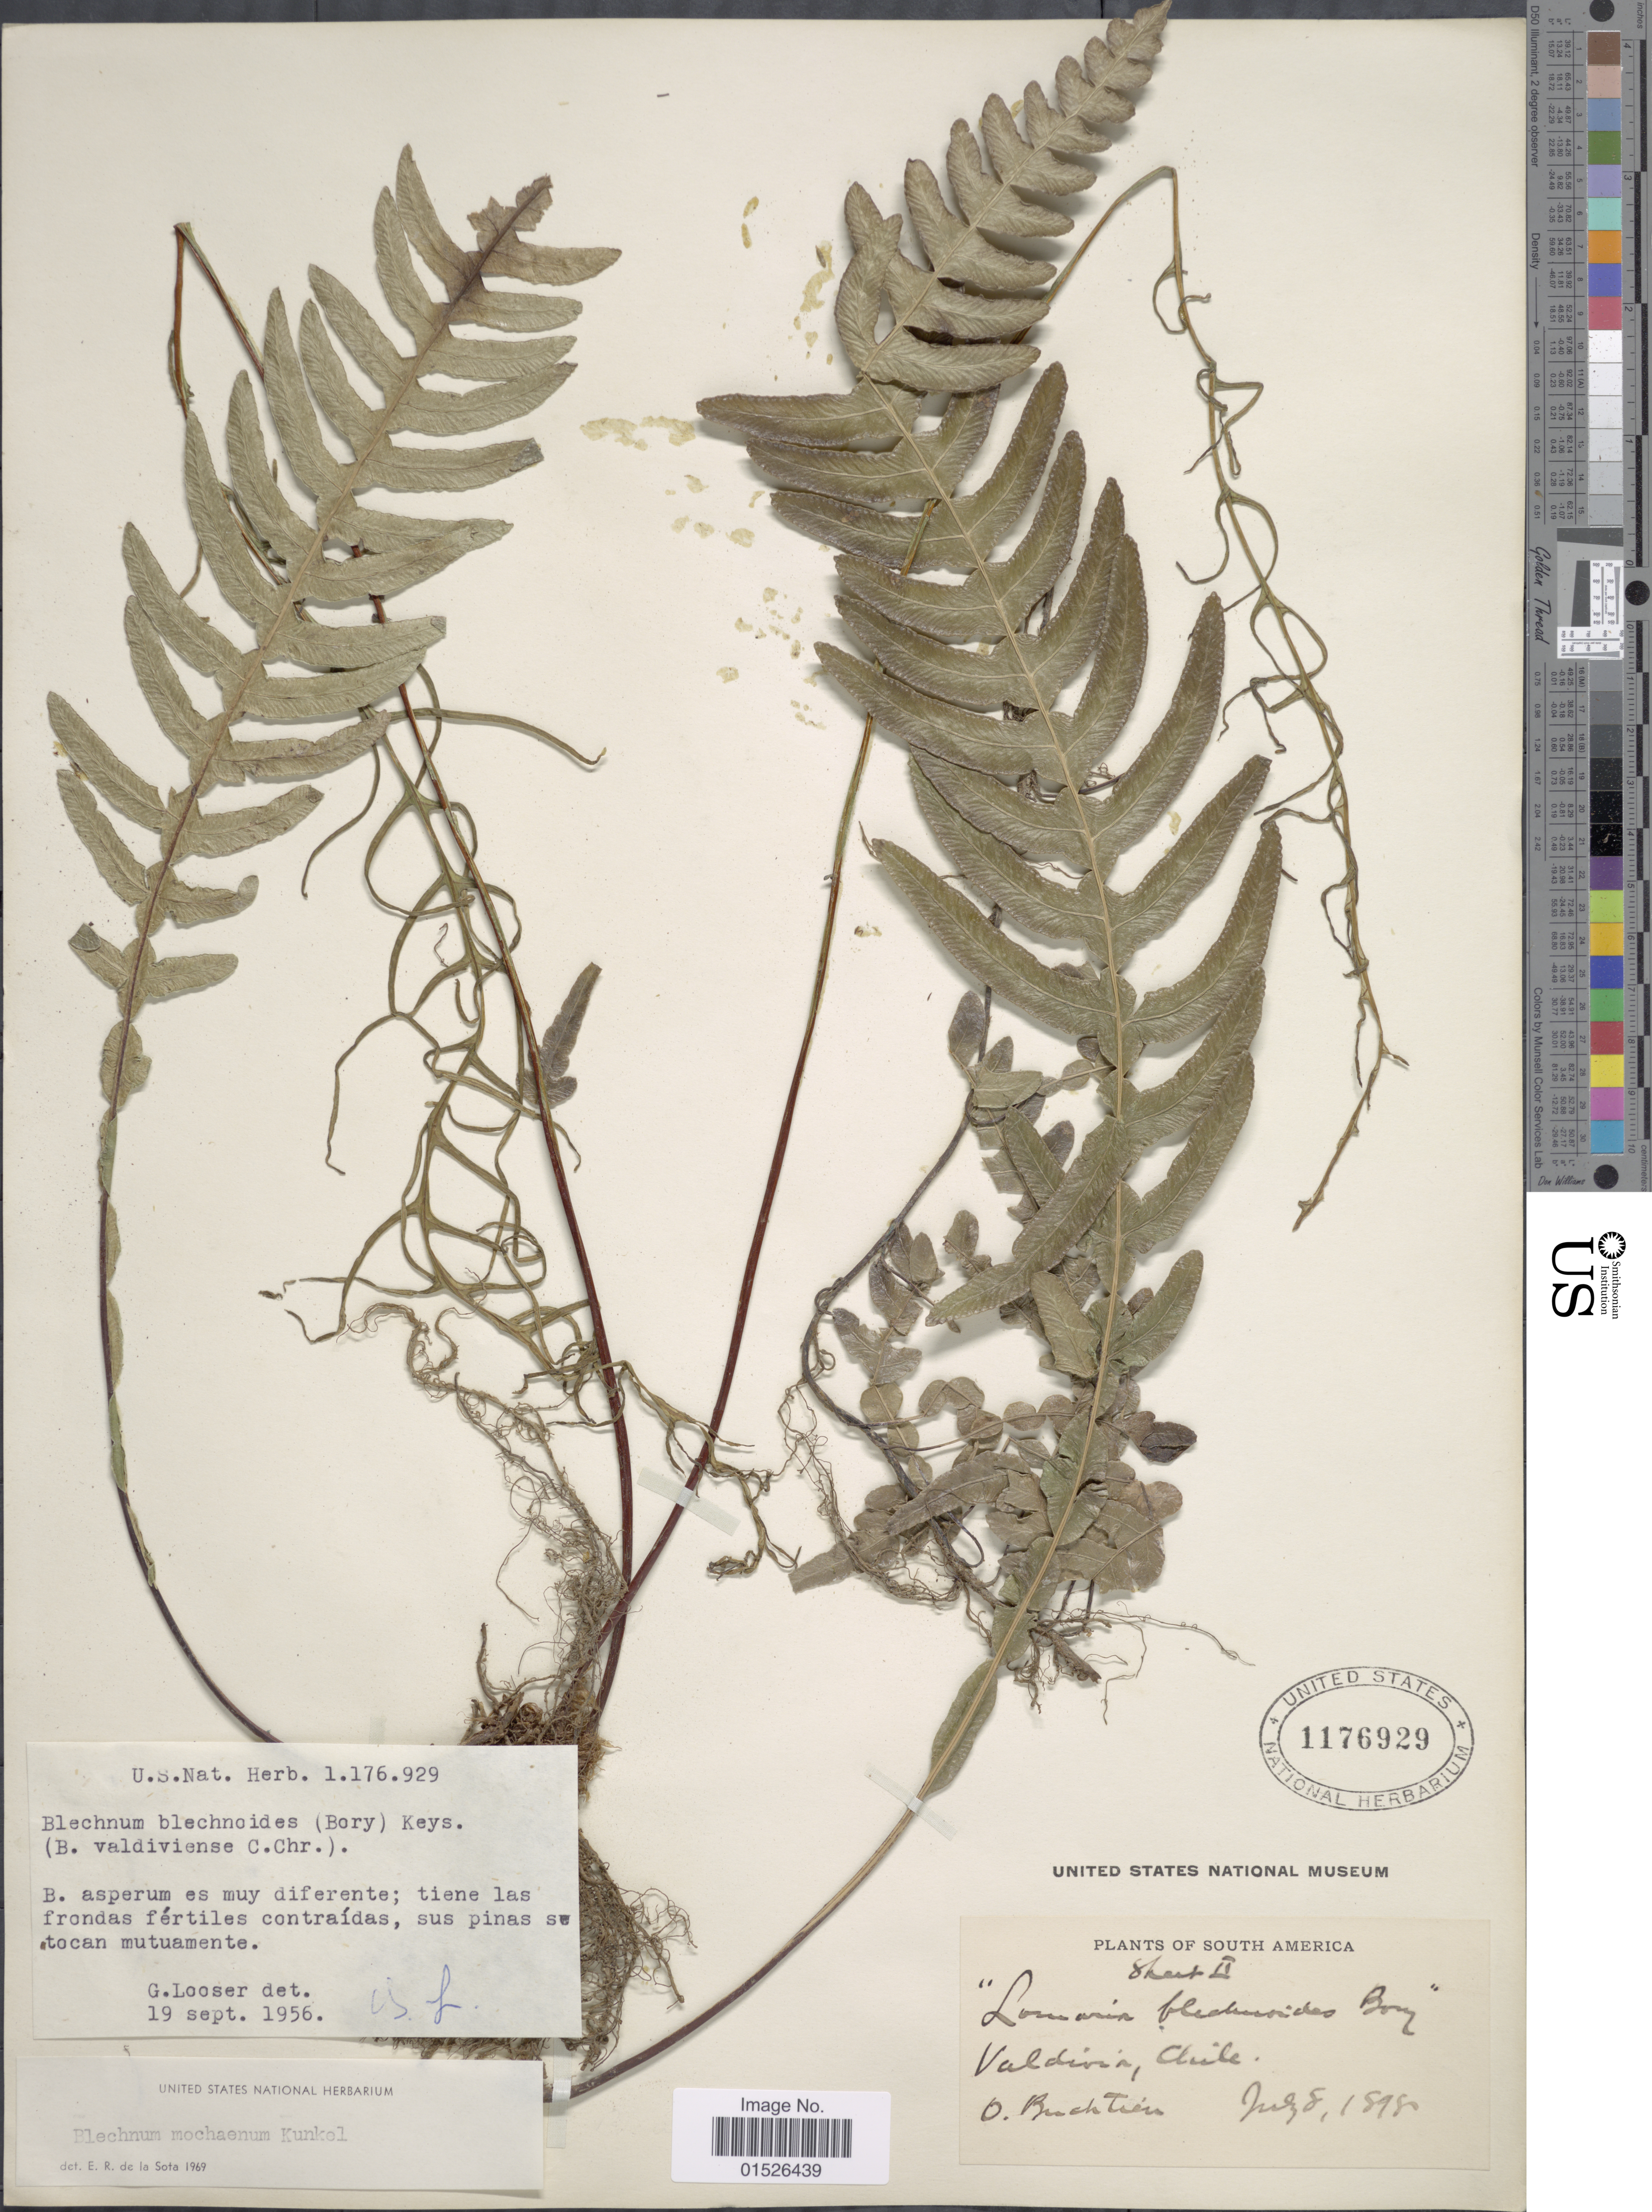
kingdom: Plantae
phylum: Tracheophyta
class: Polypodiopsida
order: Polypodiales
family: Blechnaceae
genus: Blechnum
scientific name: Blechnum mochaenum var. mochaenum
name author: G. Kunkel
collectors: O. Buchtien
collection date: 1898-07-08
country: Chile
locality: South America. Valdivia. Chile.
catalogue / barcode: US 1176929